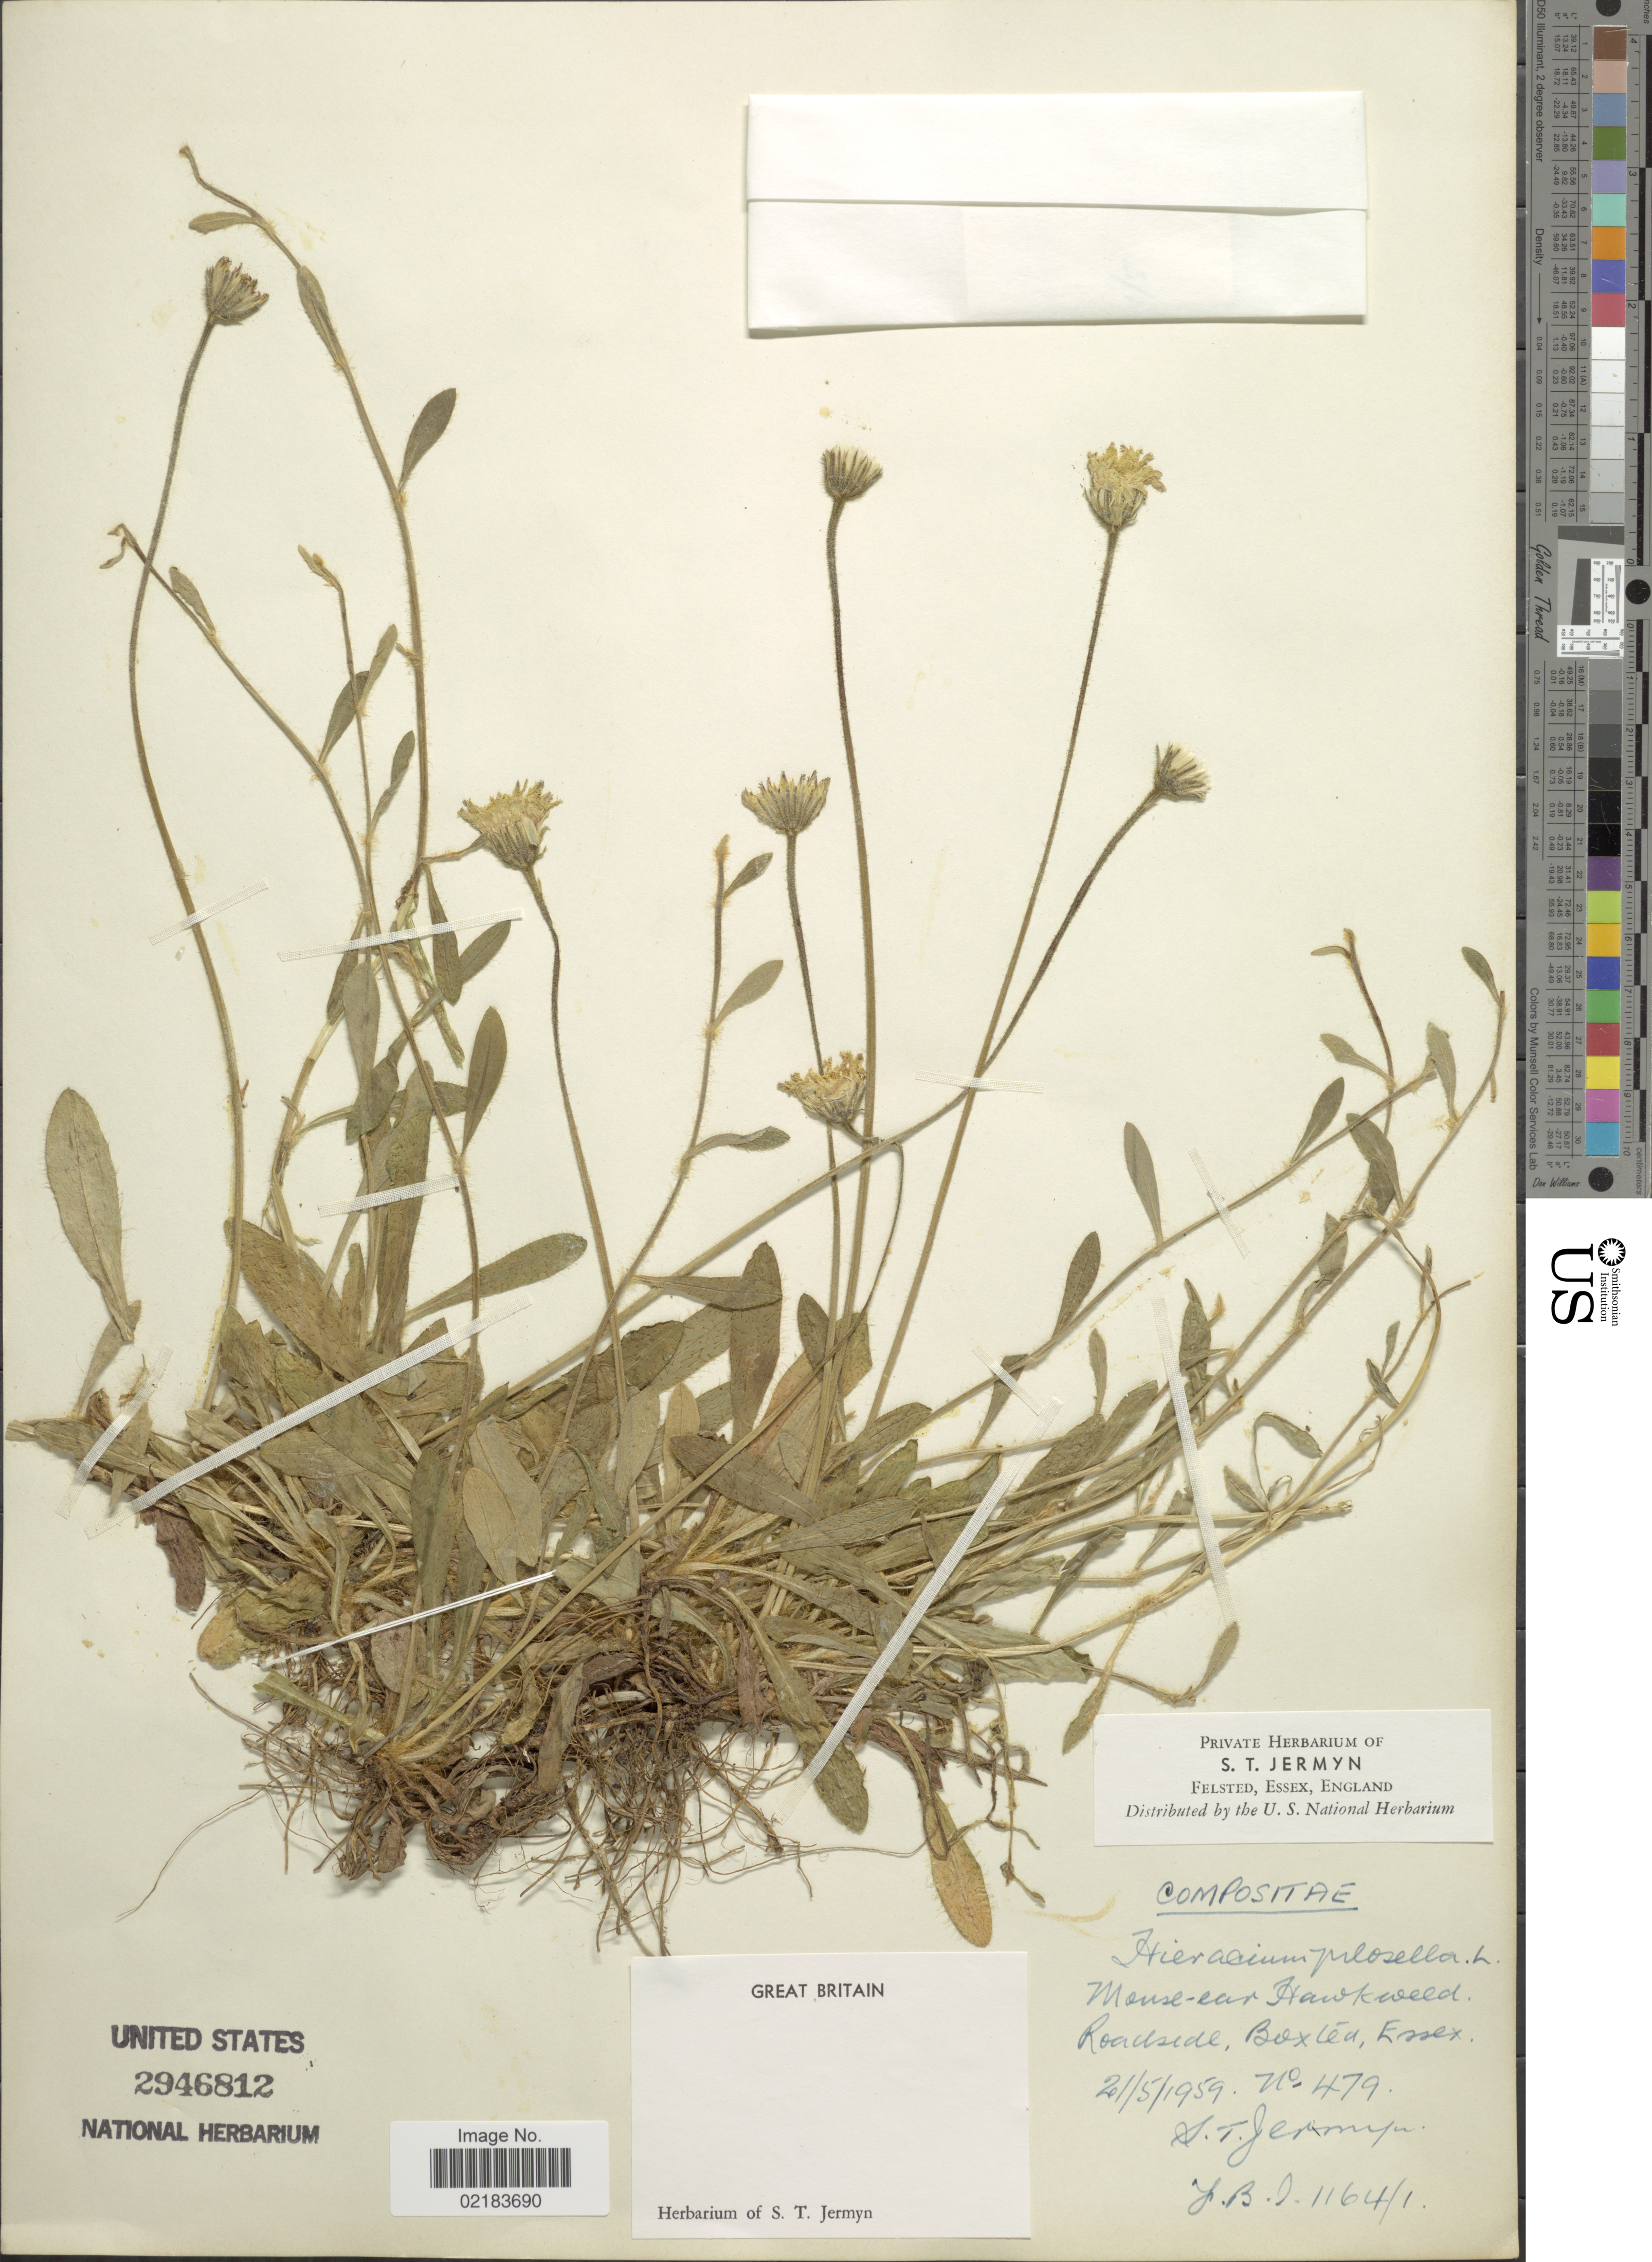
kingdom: Plantae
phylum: Tracheophyta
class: Magnoliopsida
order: Asterales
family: Asteraceae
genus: Pilosella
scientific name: Pilosella officinarum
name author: Vaill.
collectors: S. Jermyn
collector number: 479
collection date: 1959-05-21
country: United Kingdom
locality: Mouse-ear Hawkweed. Roadside, Boxten, Essex. Great Britain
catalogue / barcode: US 2946812